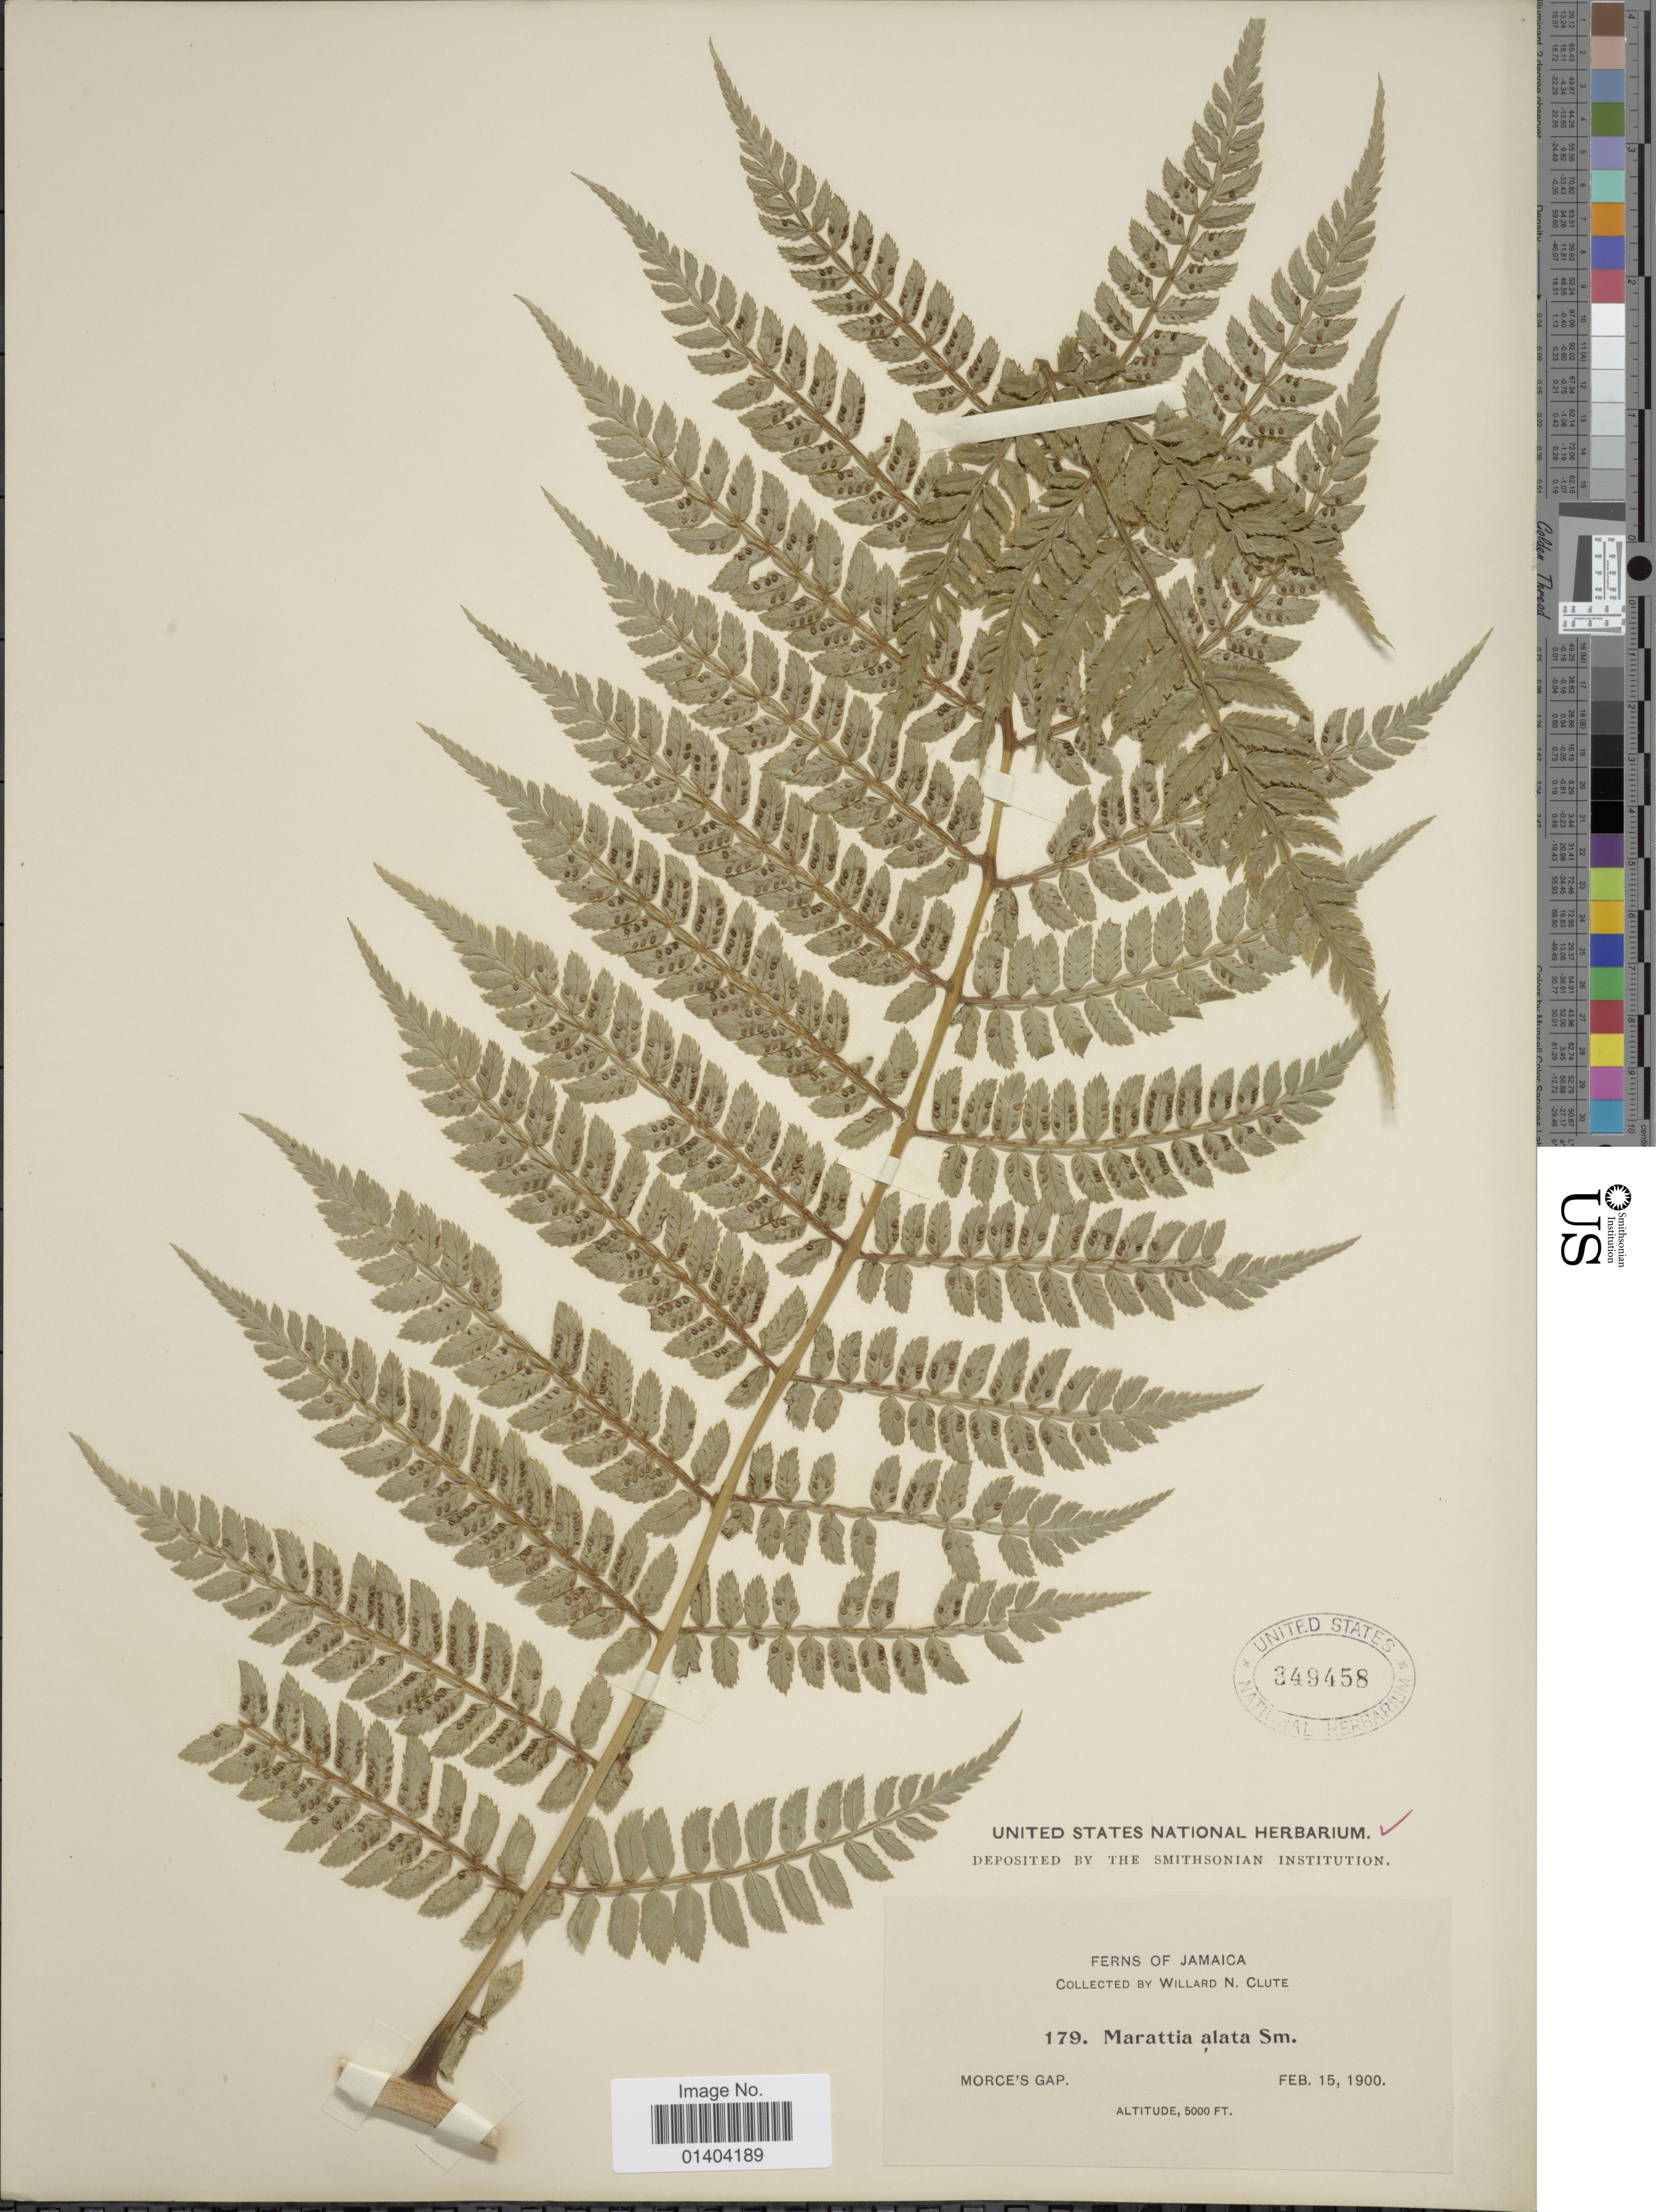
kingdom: Plantae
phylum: Tracheophyta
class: Polypodiopsida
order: Marattiales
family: Marattiaceae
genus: Marattia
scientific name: Marattia alata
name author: Sw.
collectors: W. N. Clute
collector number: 179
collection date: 1900-02-15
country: Jamaica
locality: Morce's Gap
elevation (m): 1524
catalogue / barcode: US 349458